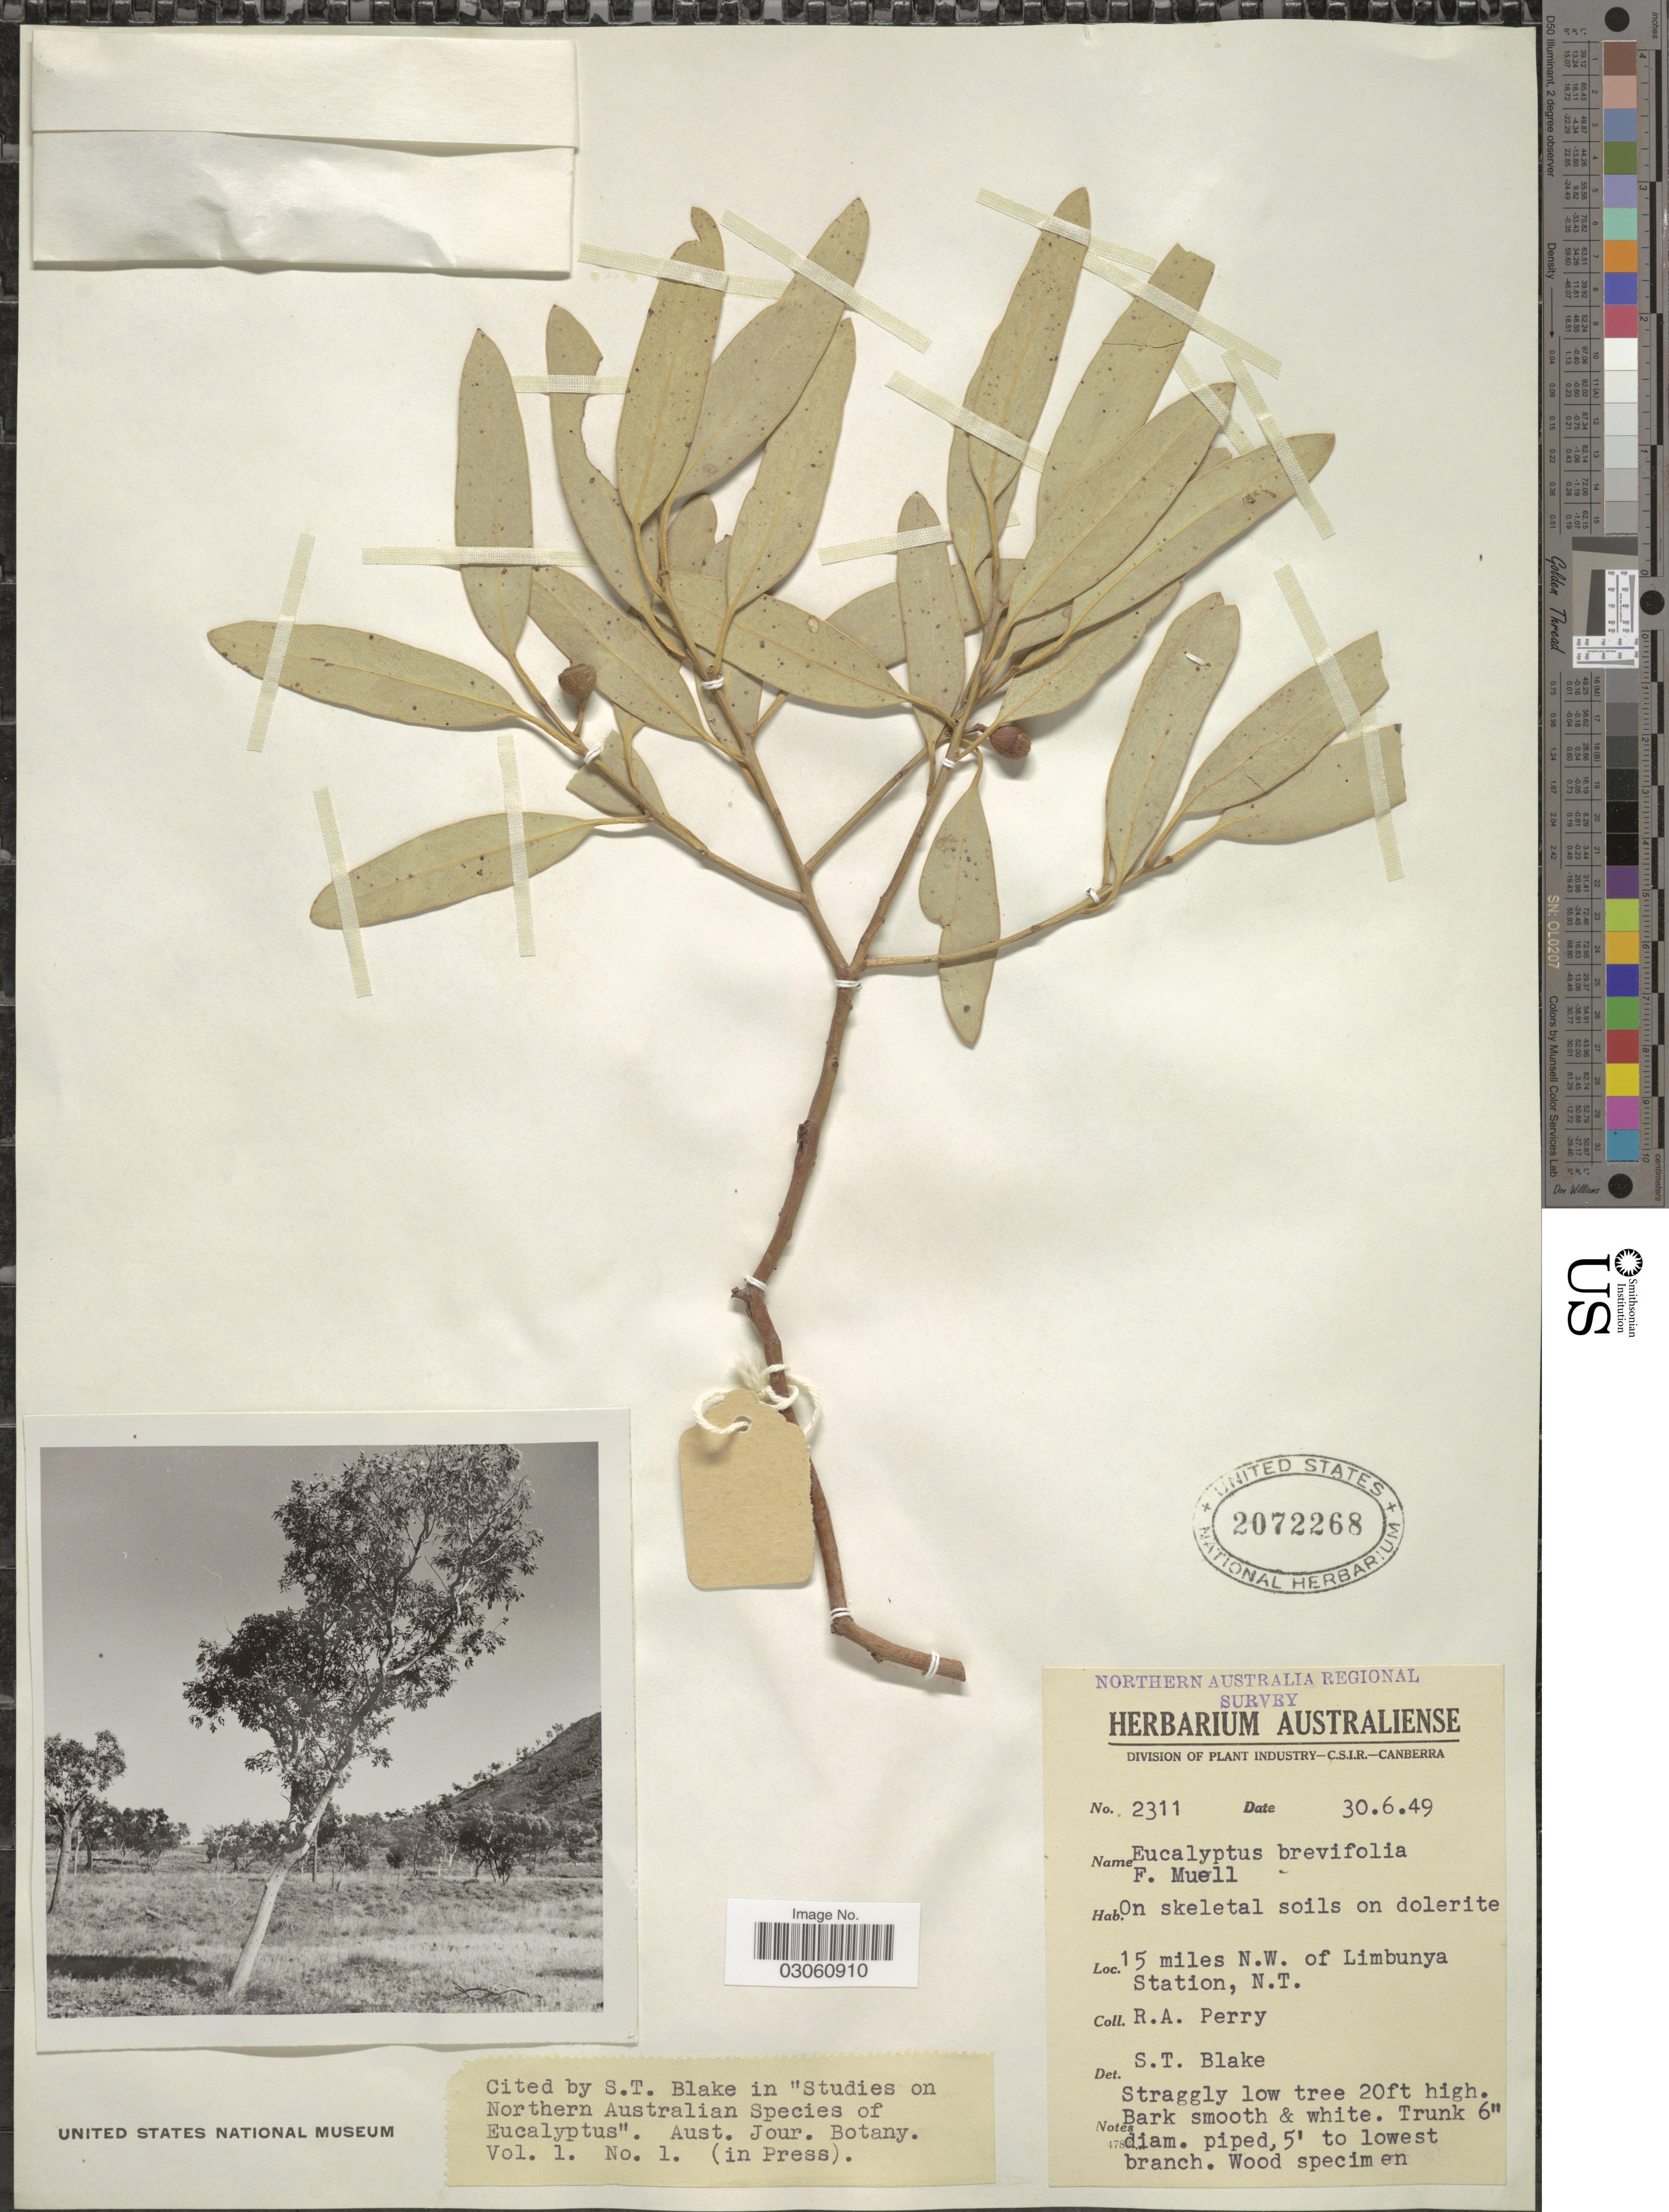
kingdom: Plantae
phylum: Tracheophyta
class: Magnoliopsida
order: Myrtales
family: Myrtaceae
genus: Eucalyptus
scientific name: Eucalyptus brevifolia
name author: F. Muell.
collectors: Perry, R. A.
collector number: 2311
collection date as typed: Transcribed d/m/y: 30/6/49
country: Australia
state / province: Northern Territory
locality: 15 miles N.W. of Limbunya Station, N.T.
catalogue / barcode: US 2072268